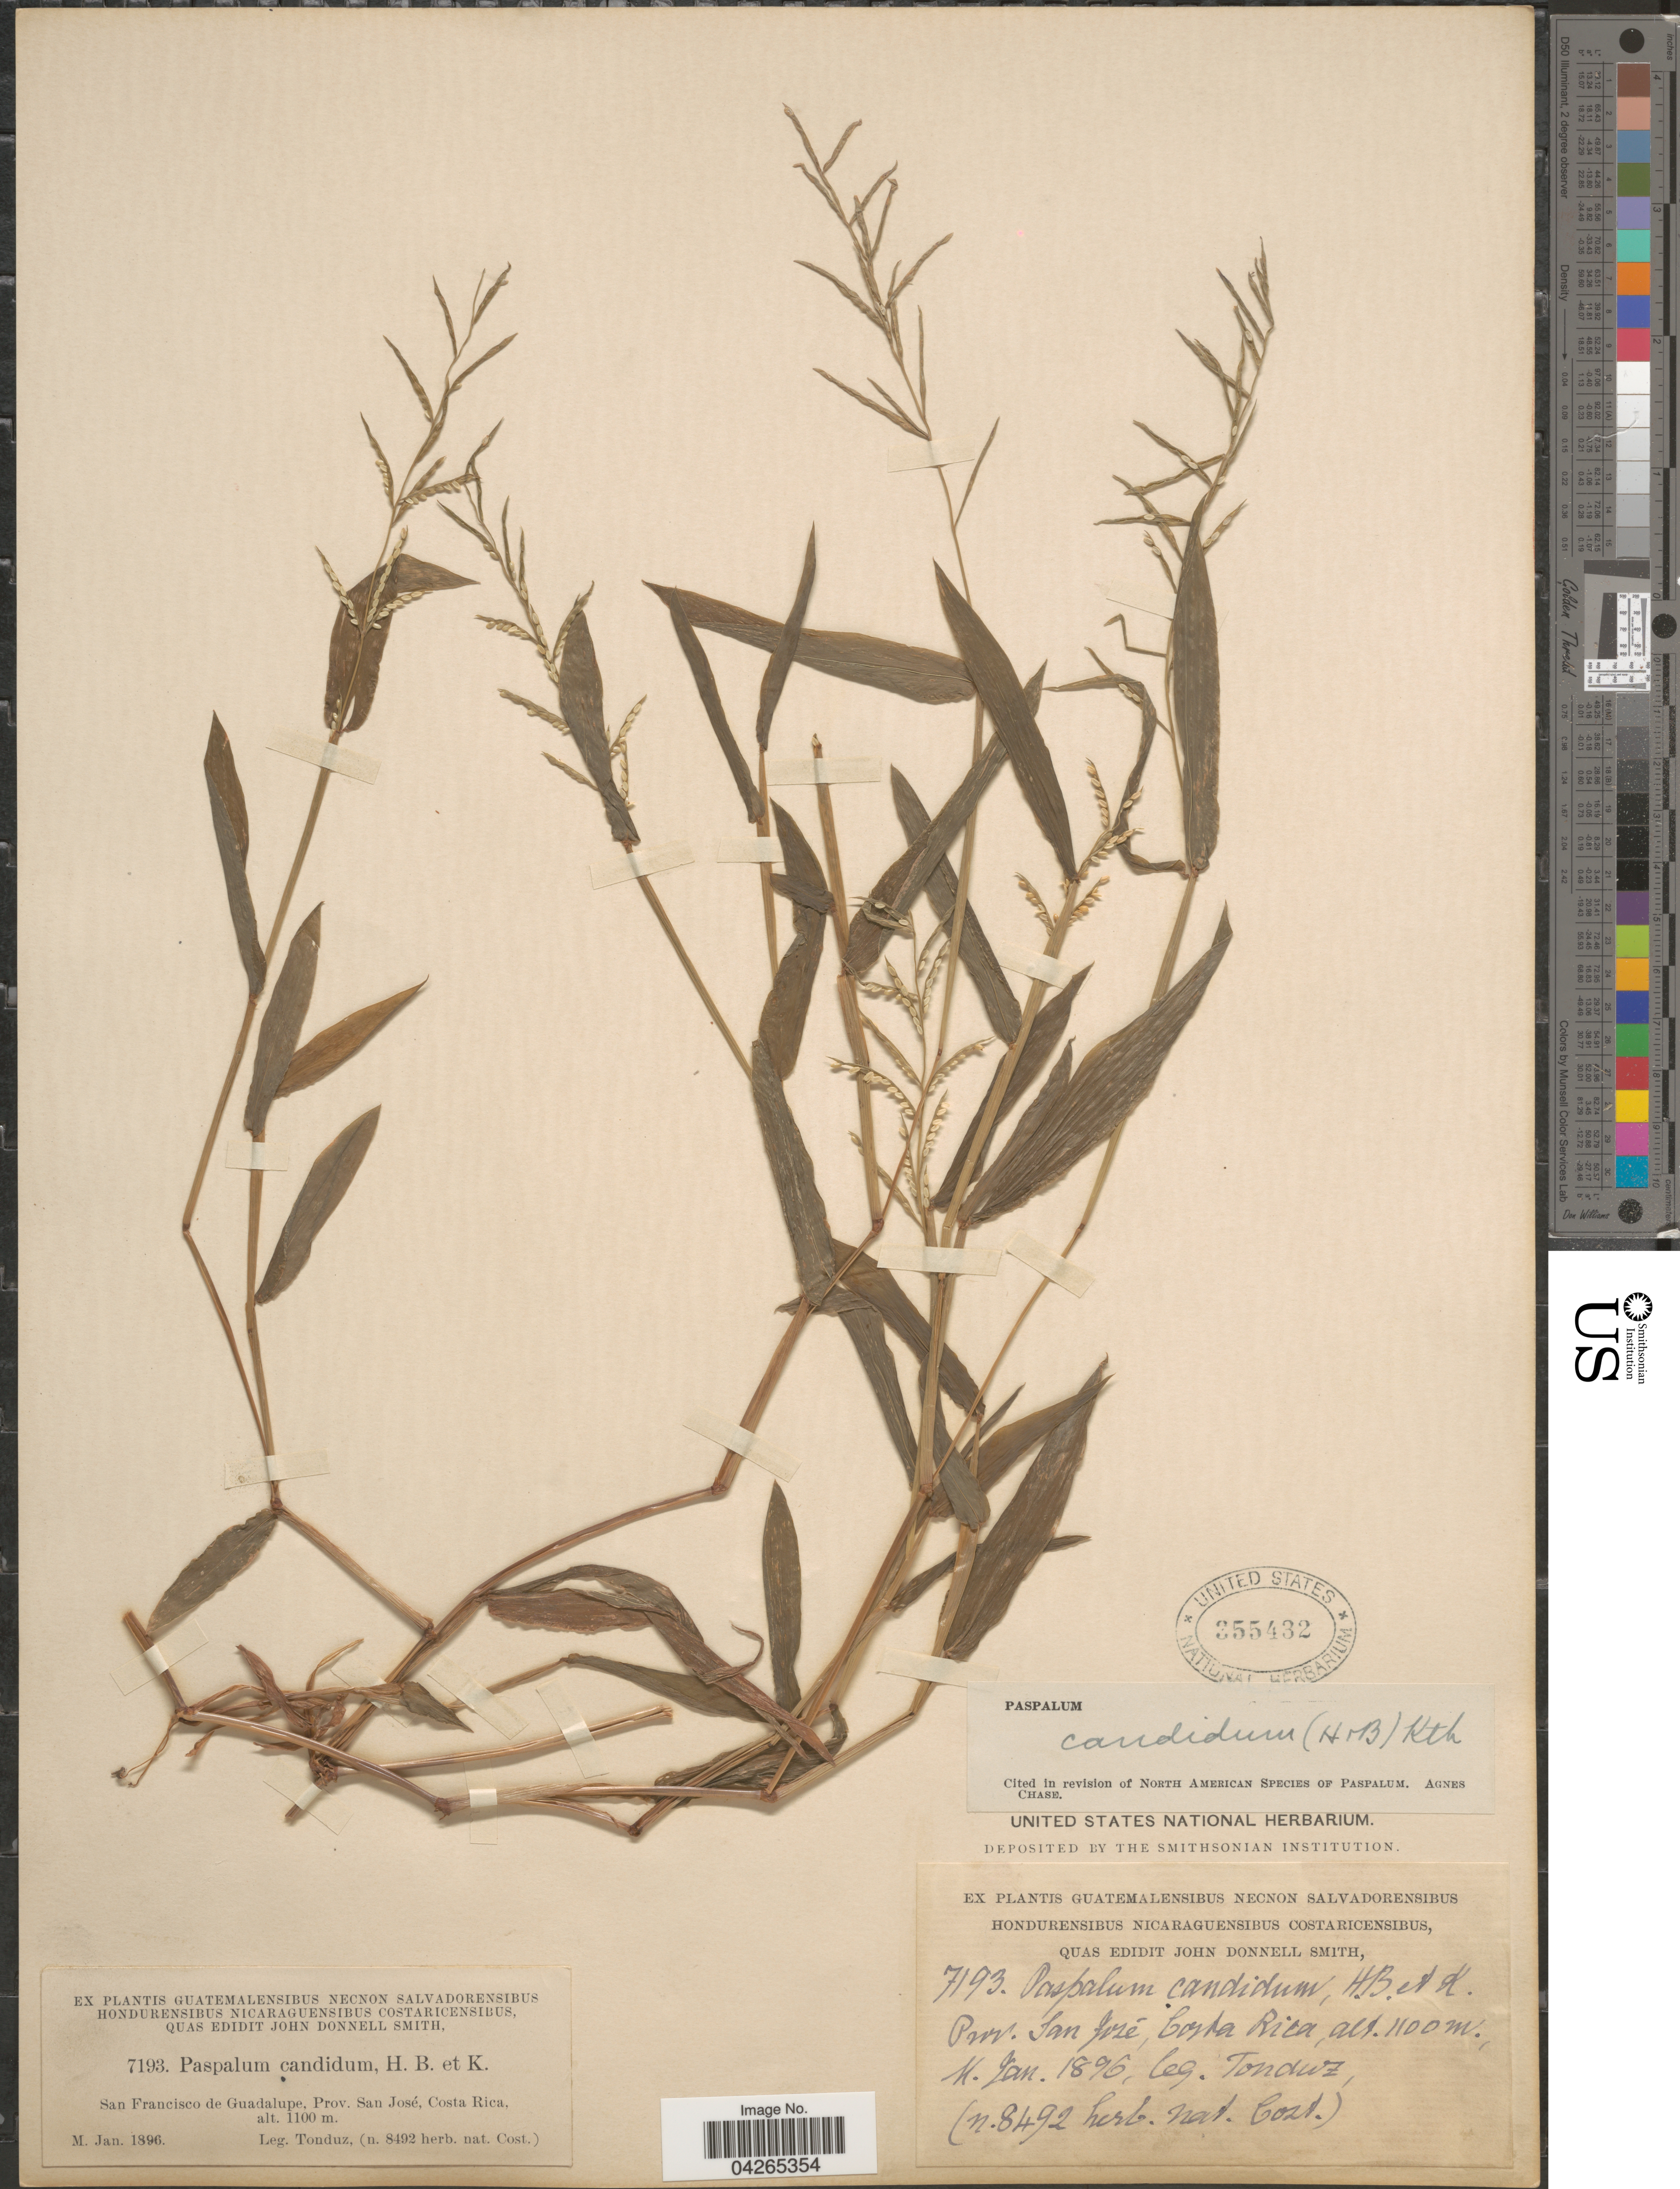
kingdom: Plantae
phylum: Tracheophyta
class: Liliopsida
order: Poales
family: Poaceae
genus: Paspalum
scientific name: Paspalum candidum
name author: (Humb. & Bonpl. ex Fleugge) Kunth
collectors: Tonduz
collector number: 7193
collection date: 1896-01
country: Costa Rica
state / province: San José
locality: San Francisco de Guadalupe.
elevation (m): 1100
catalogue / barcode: US 355432